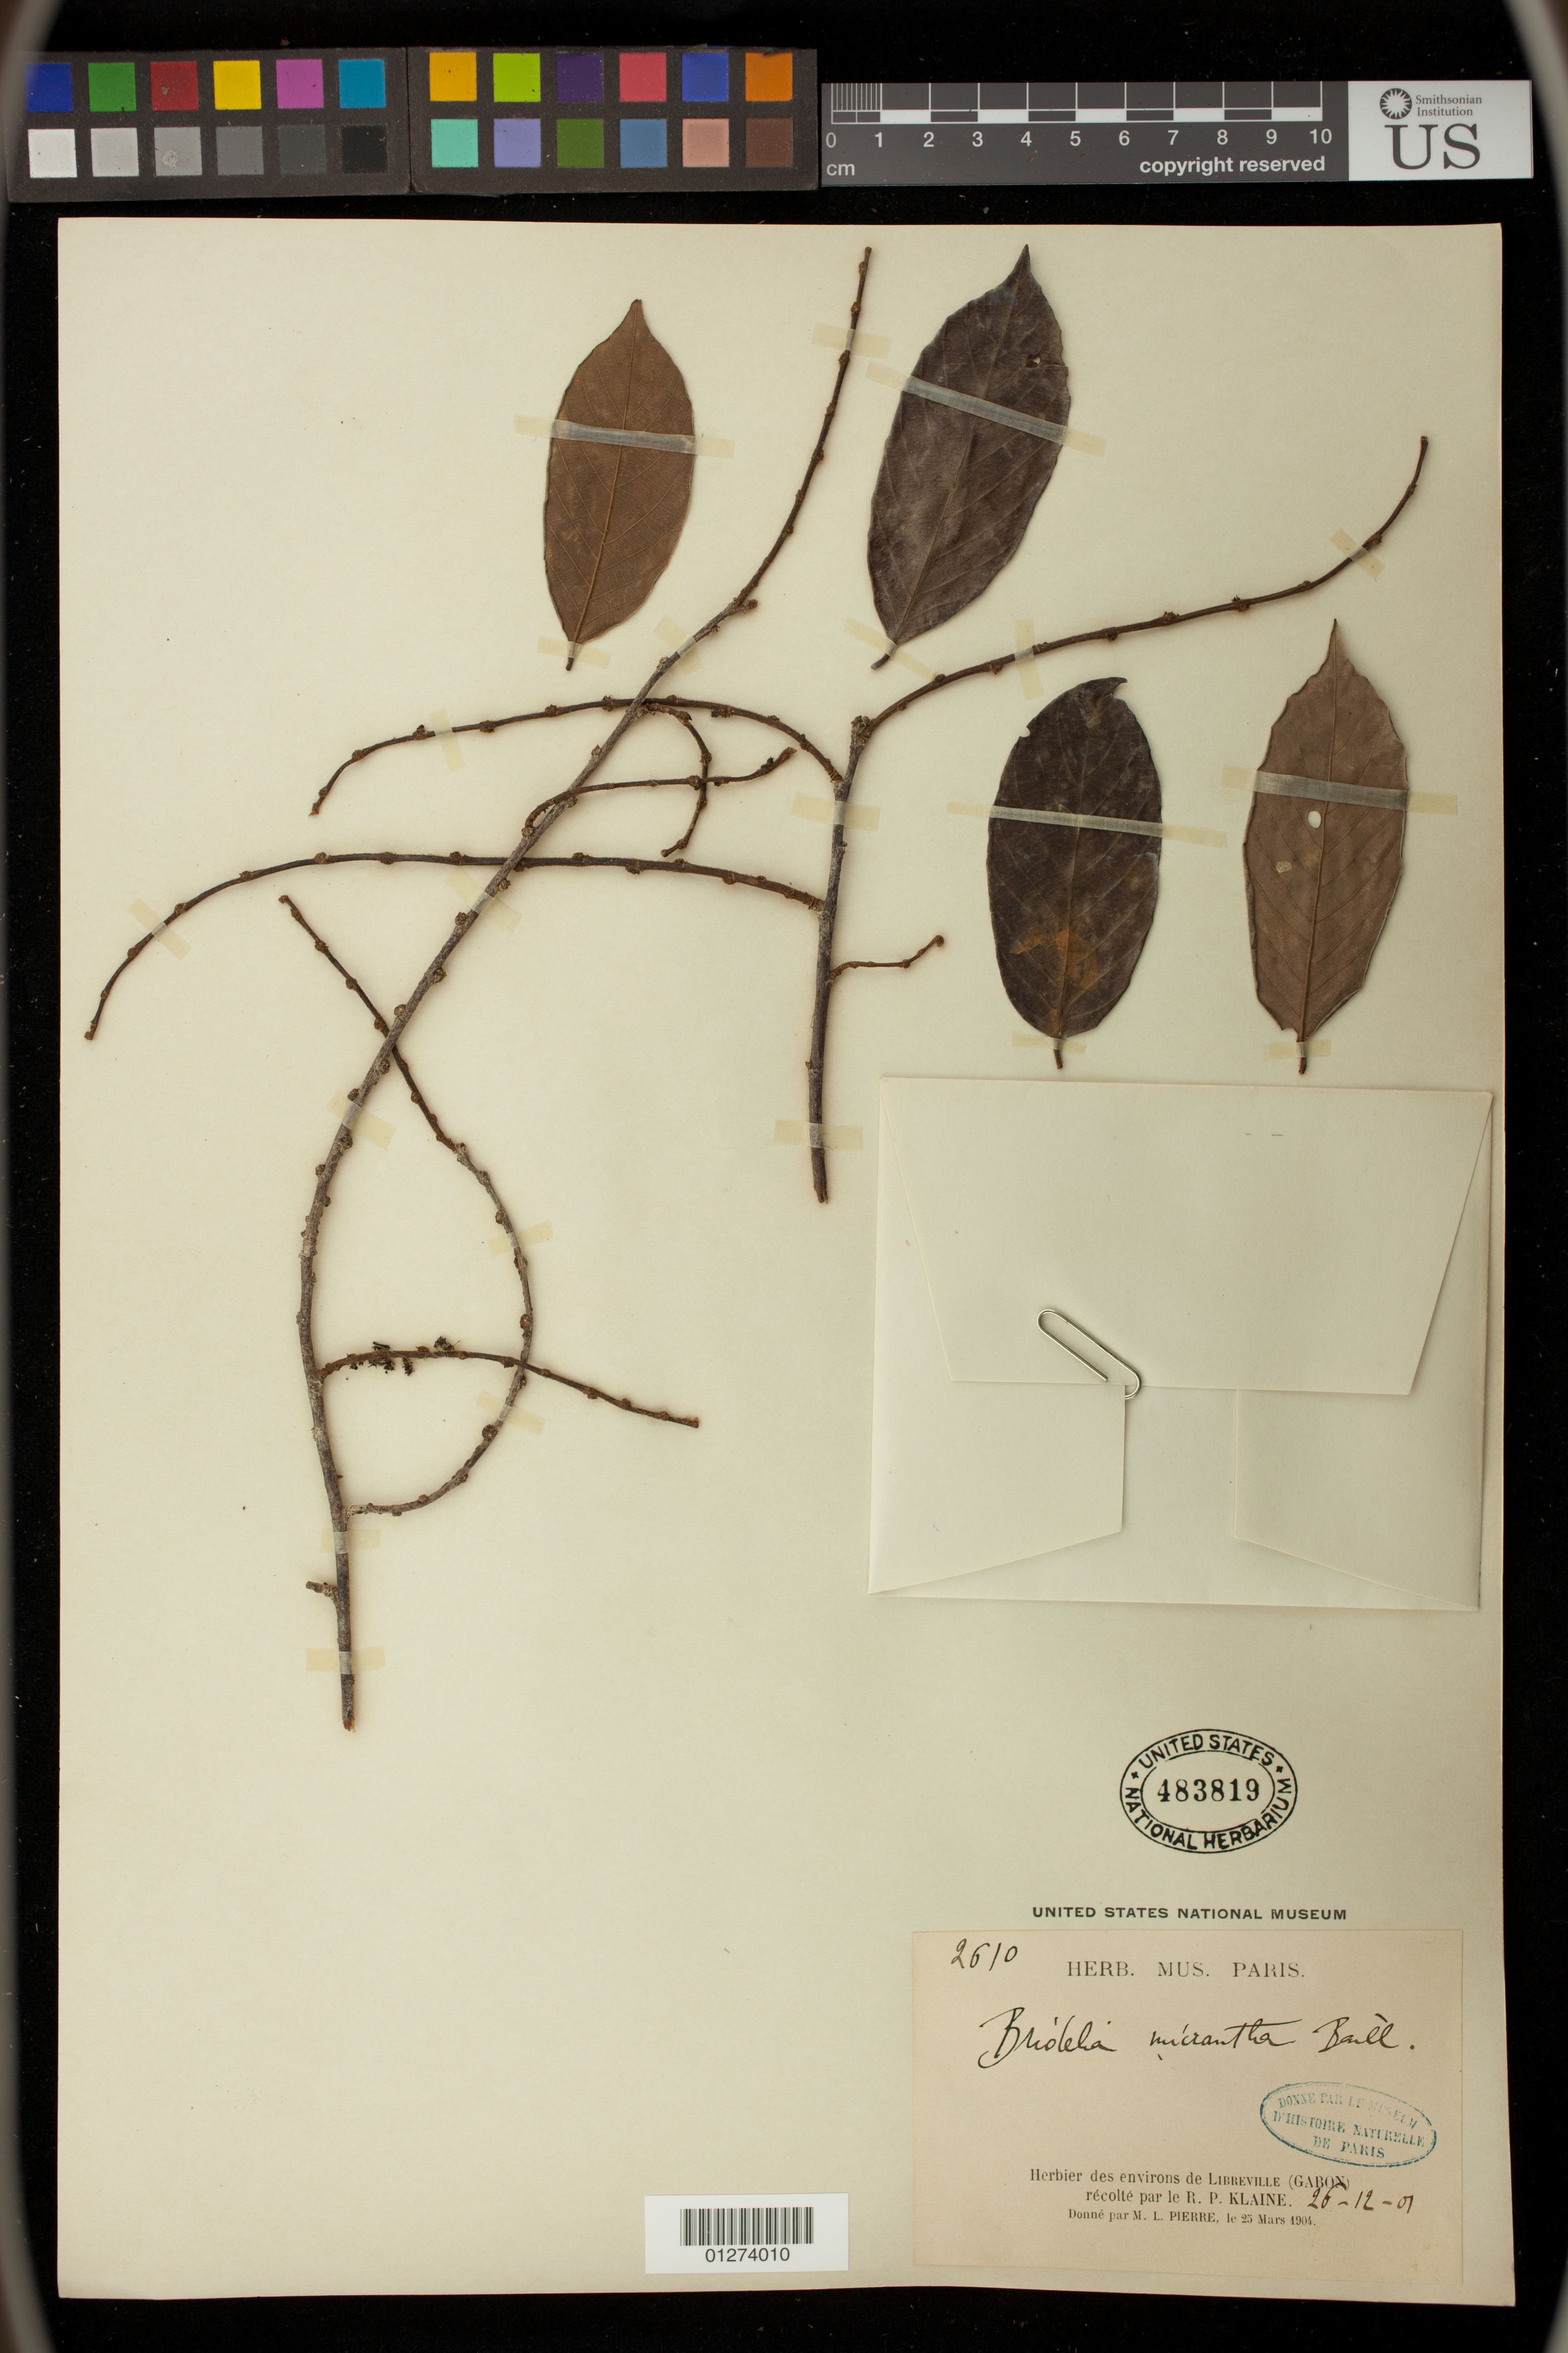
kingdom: Plantae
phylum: Tracheophyta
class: Magnoliopsida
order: Malpighiales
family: Phyllanthaceae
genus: Bridelia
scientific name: Bridelia micrantha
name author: (Hochst.) Baill.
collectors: M. L. Pierre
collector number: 2610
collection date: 1904-03-25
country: Gabon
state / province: Estuaire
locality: Libreville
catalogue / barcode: US 483819